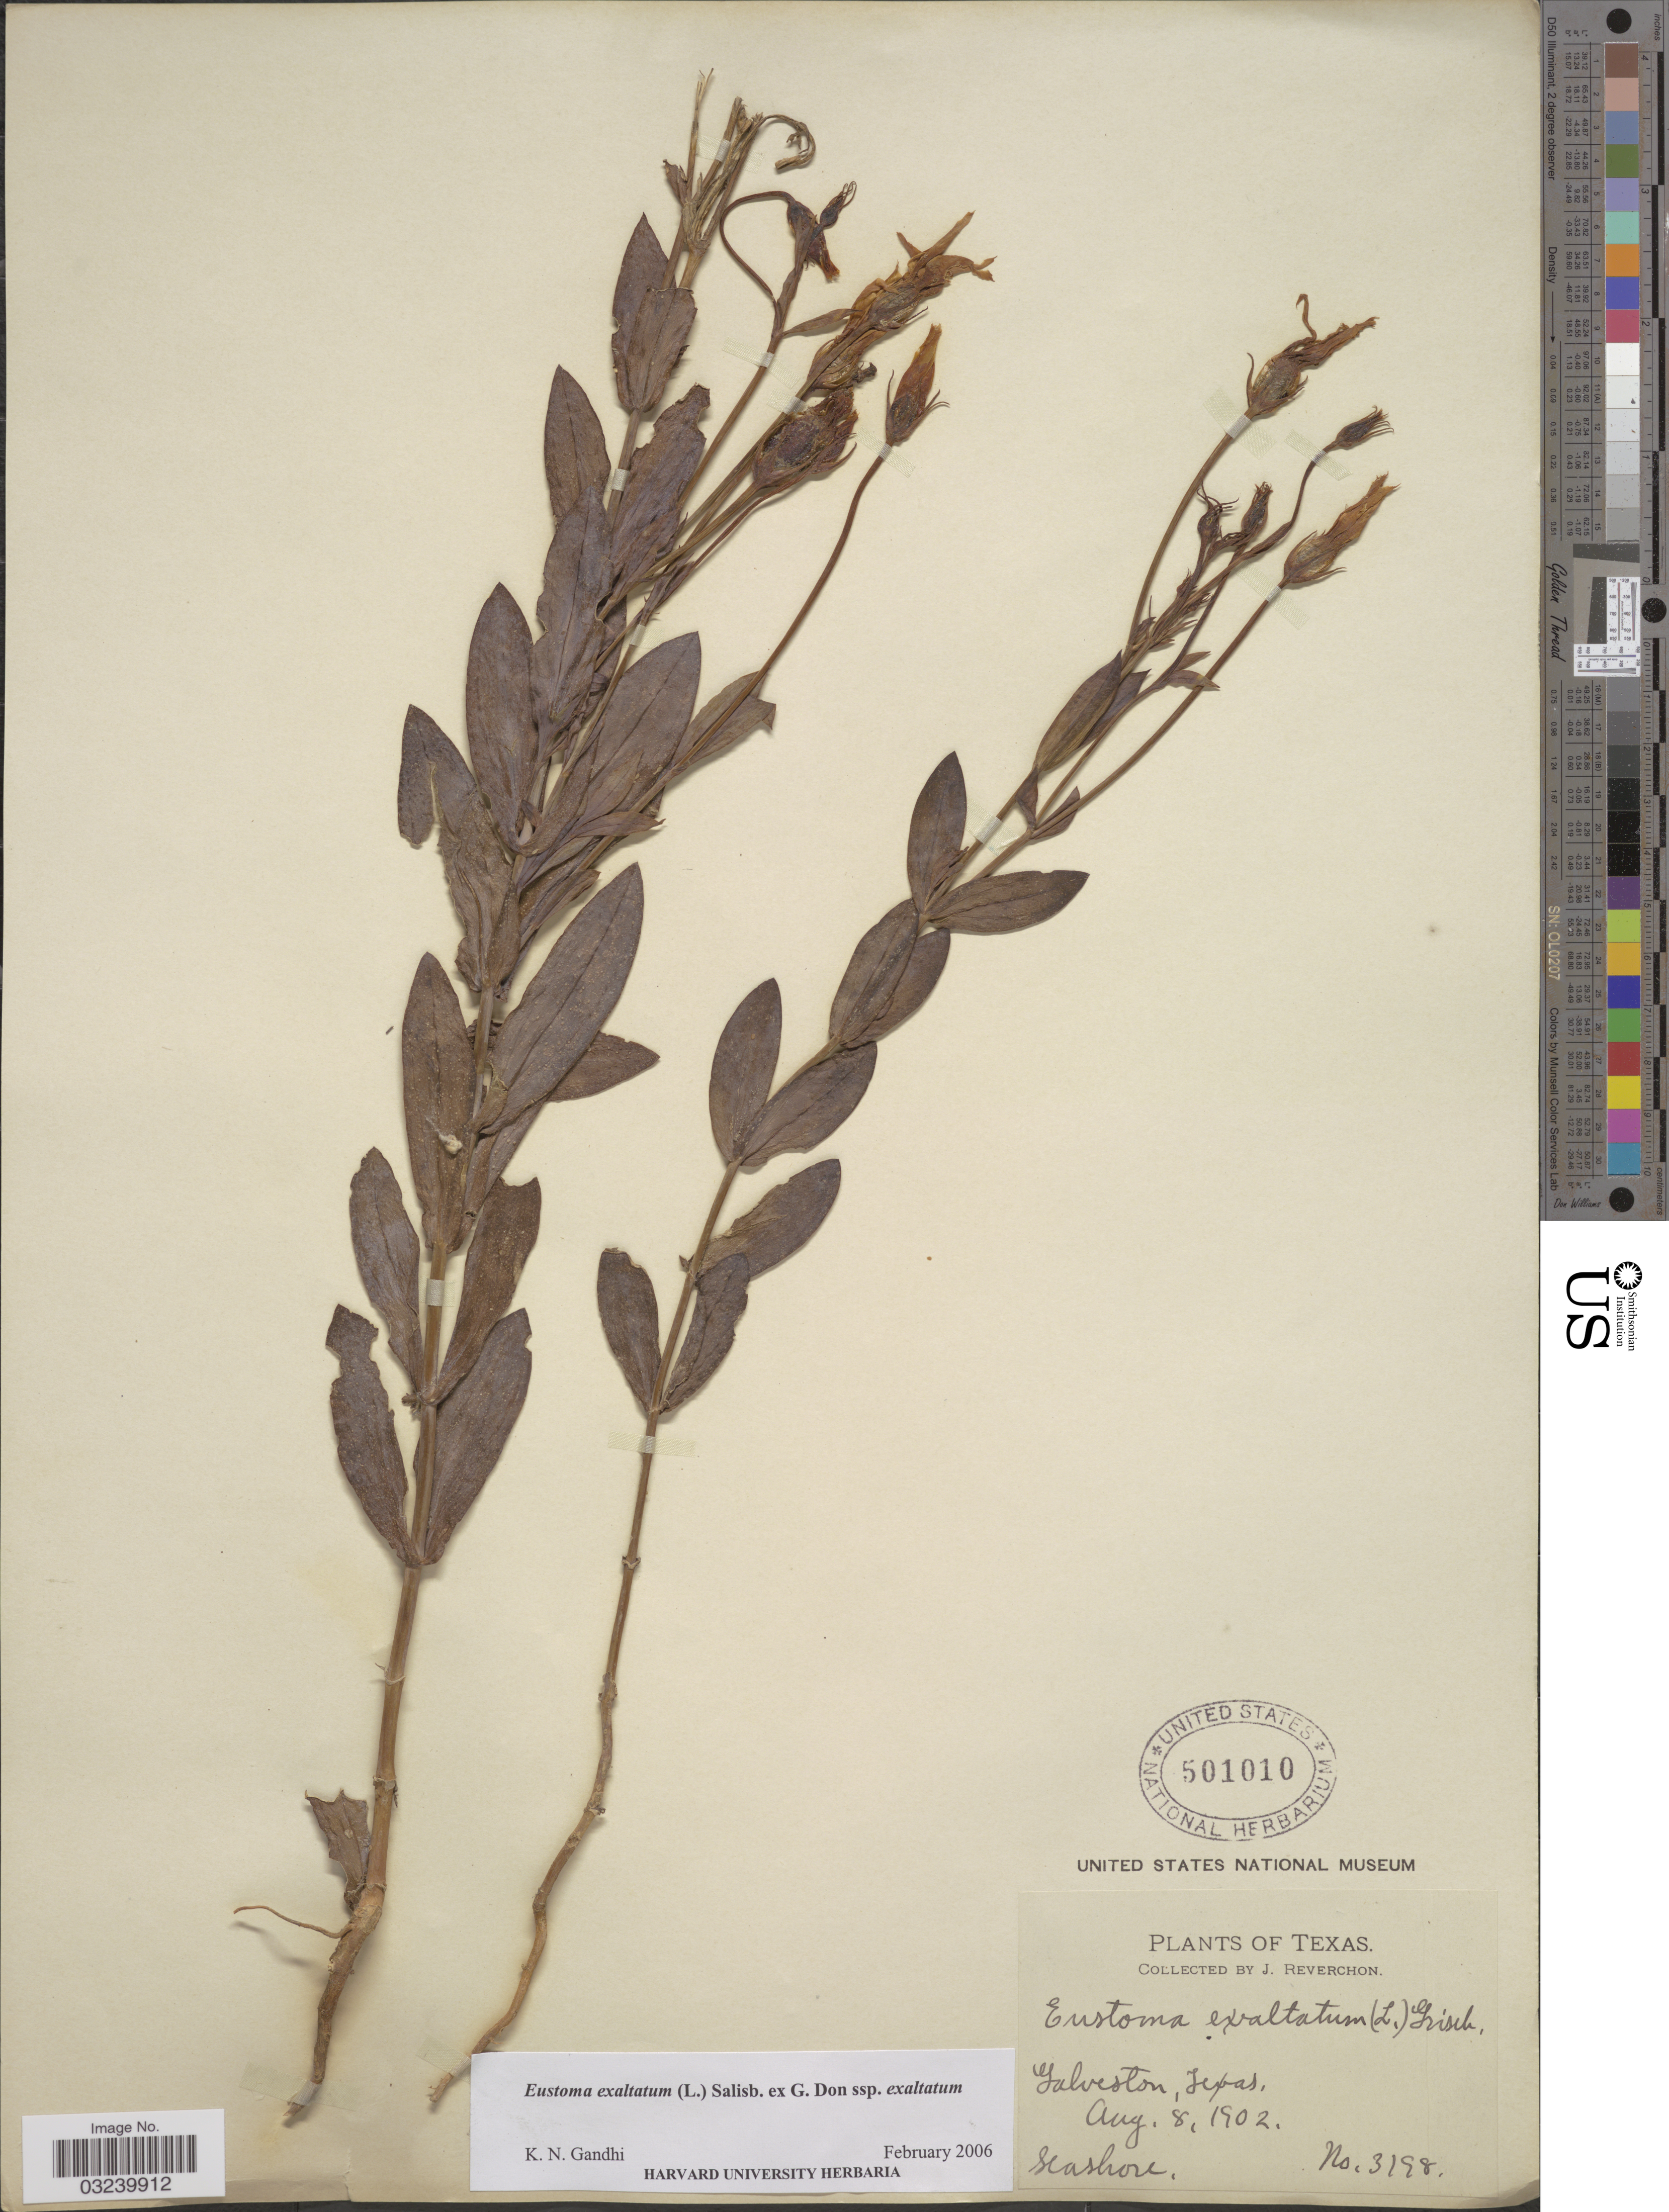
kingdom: Plantae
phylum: Tracheophyta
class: Magnoliopsida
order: Gentianales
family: Gentianaceae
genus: Eustoma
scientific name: Eustoma exaltatum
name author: (L.) Salisb. ex Don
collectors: J. Reverchon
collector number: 3198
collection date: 1902-08-08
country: United States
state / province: Texas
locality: Galveston, Texas, seashore.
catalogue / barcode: US 501010